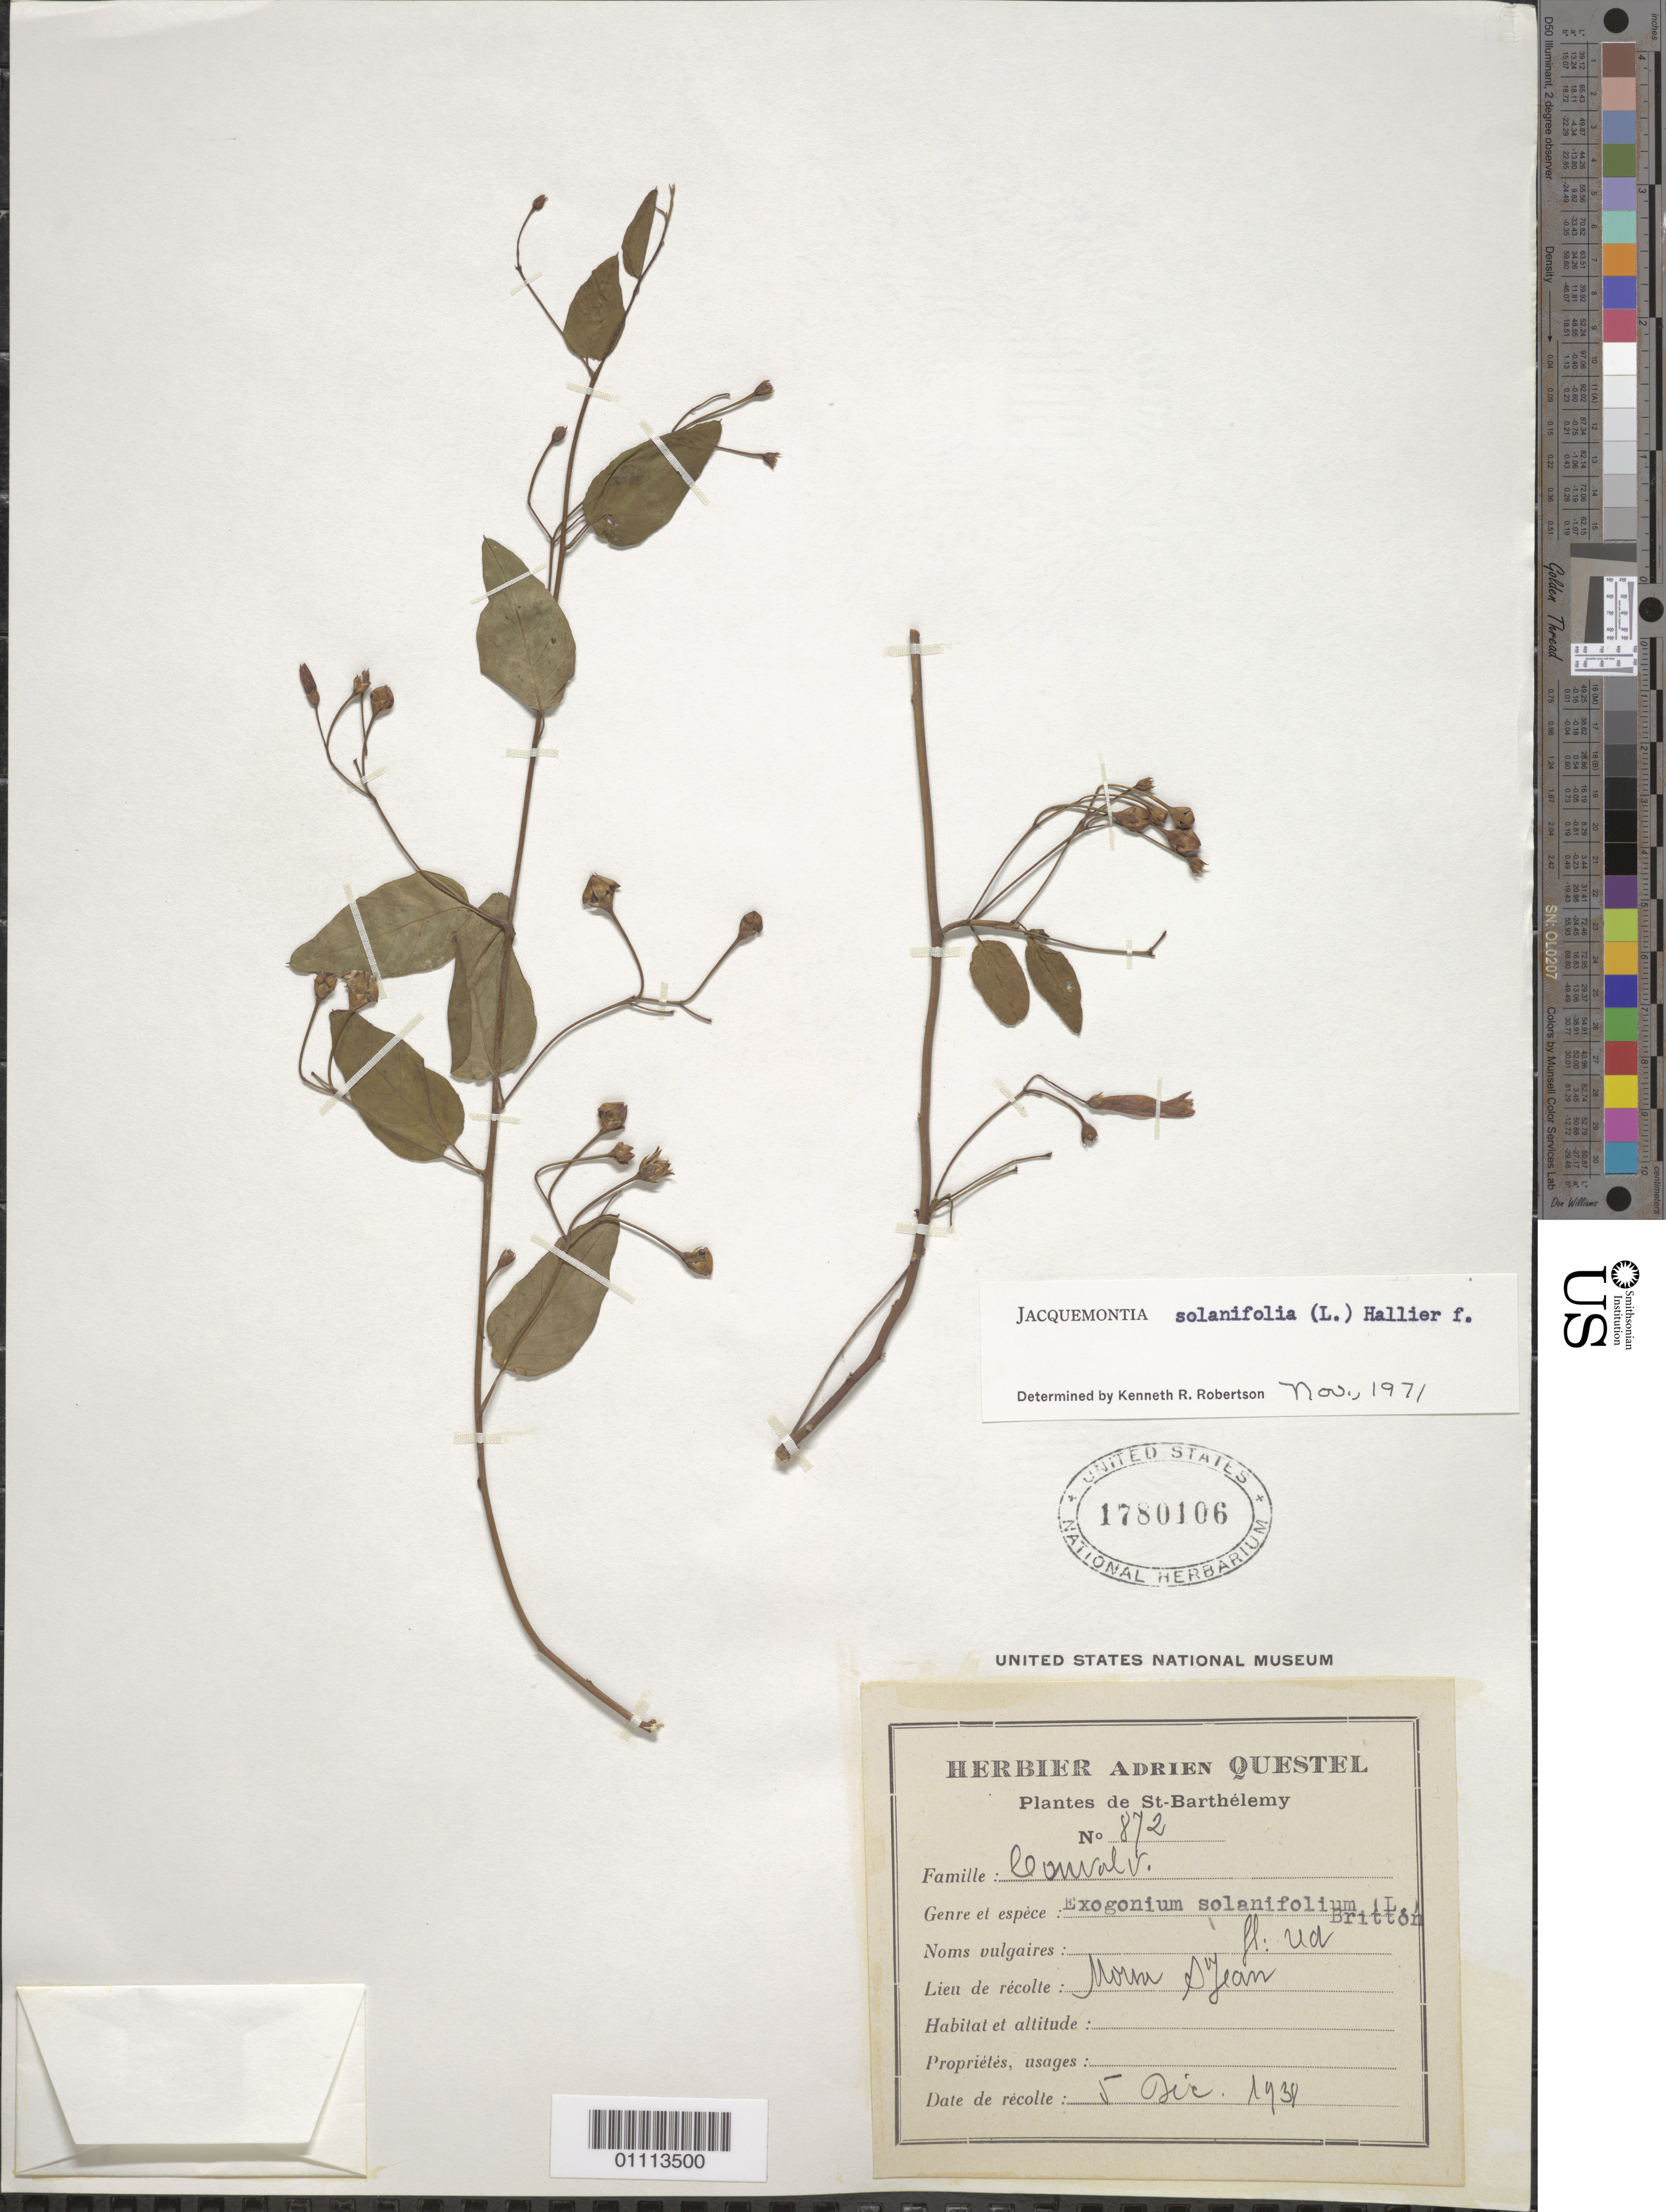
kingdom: Plantae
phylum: Tracheophyta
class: Magnoliopsida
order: Solanales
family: Convolvulaceae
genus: Jacquemontia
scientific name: Jacquemontia solanifolia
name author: (L.) Hallier f.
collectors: A. Questel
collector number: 872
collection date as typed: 05 Dec 1938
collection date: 1938-12-05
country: Saint Barthélemy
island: St. Barthélemy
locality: Mourne St. Jean.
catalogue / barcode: US 1780106